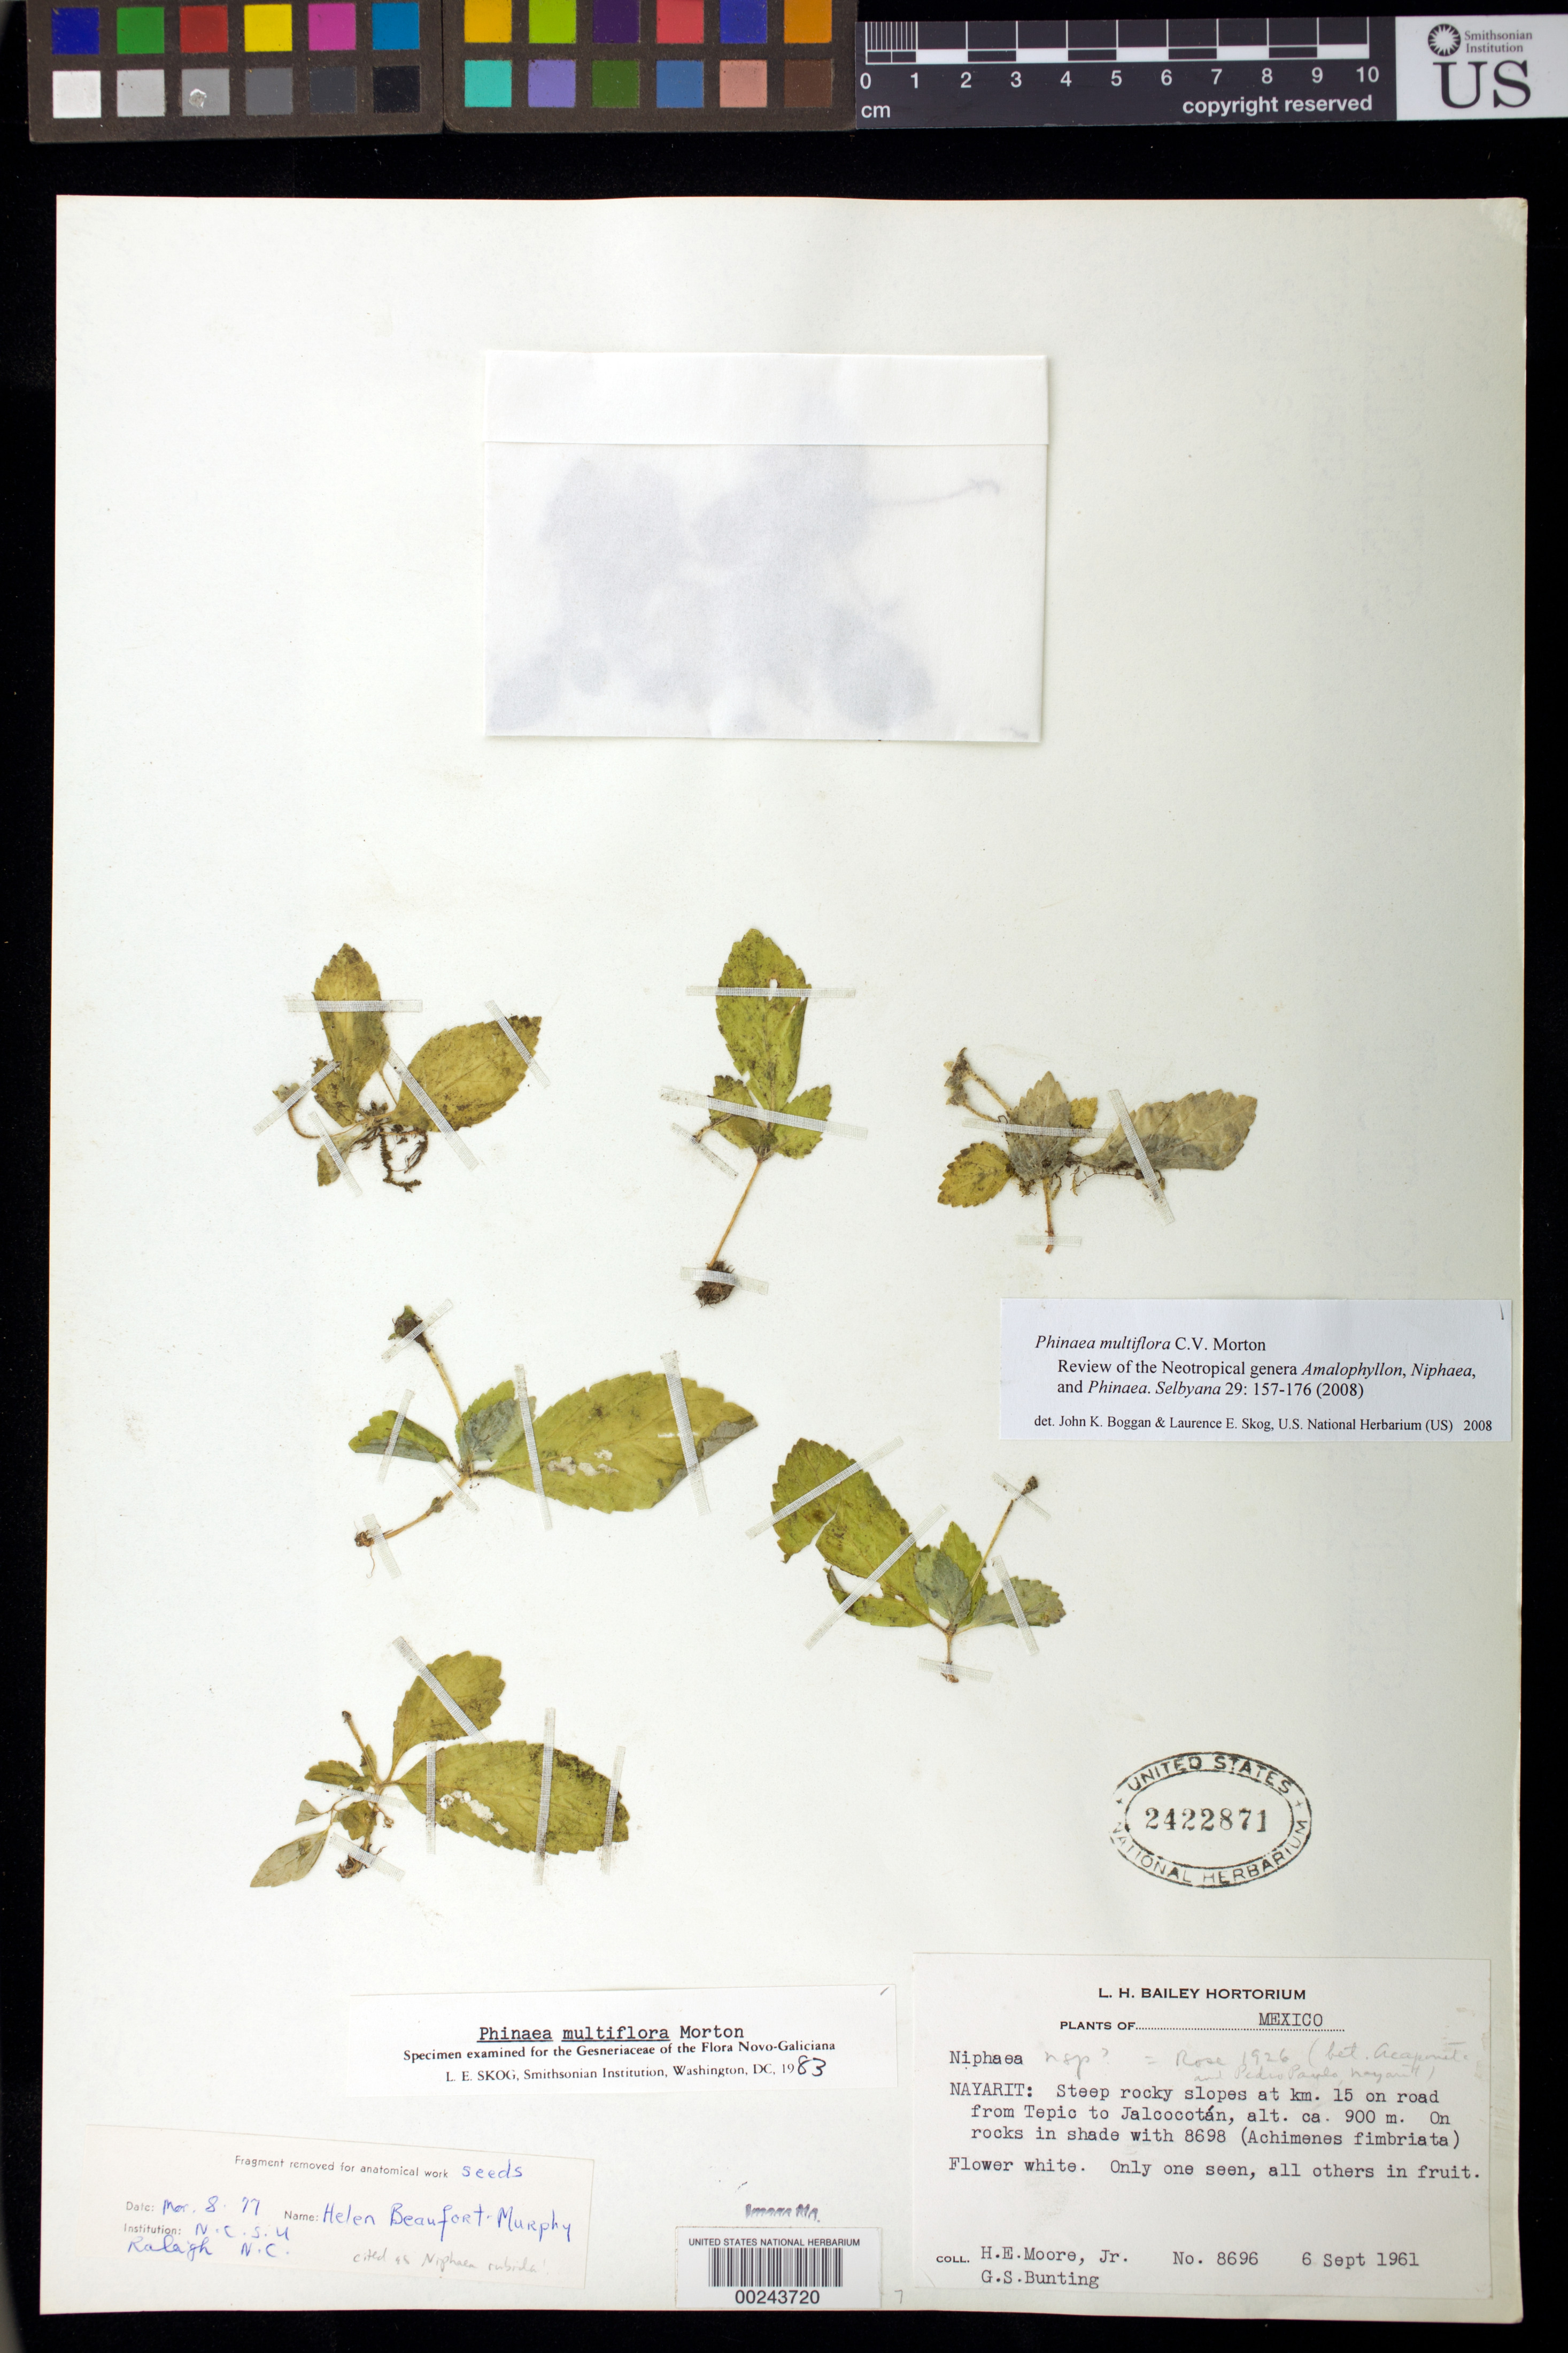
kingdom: Plantae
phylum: Tracheophyta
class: Magnoliopsida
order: Lamiales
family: Gesneriaceae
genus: Phinaea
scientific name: Phinaea multiflora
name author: C.V. Morton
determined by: Boggan, J. K.; Skog, L. E.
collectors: H. E. Moore & G. S. Bunting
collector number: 8696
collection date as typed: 06 Sep 1961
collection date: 1961-09-06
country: Mexico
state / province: Nayarit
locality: Km 15 on road from Tepic to Jalcocotán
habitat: Steep rocky slopes, on rocks in shade with H.E.M. 8698 (Achimenes fimbriata)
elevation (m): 900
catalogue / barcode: US 2422871